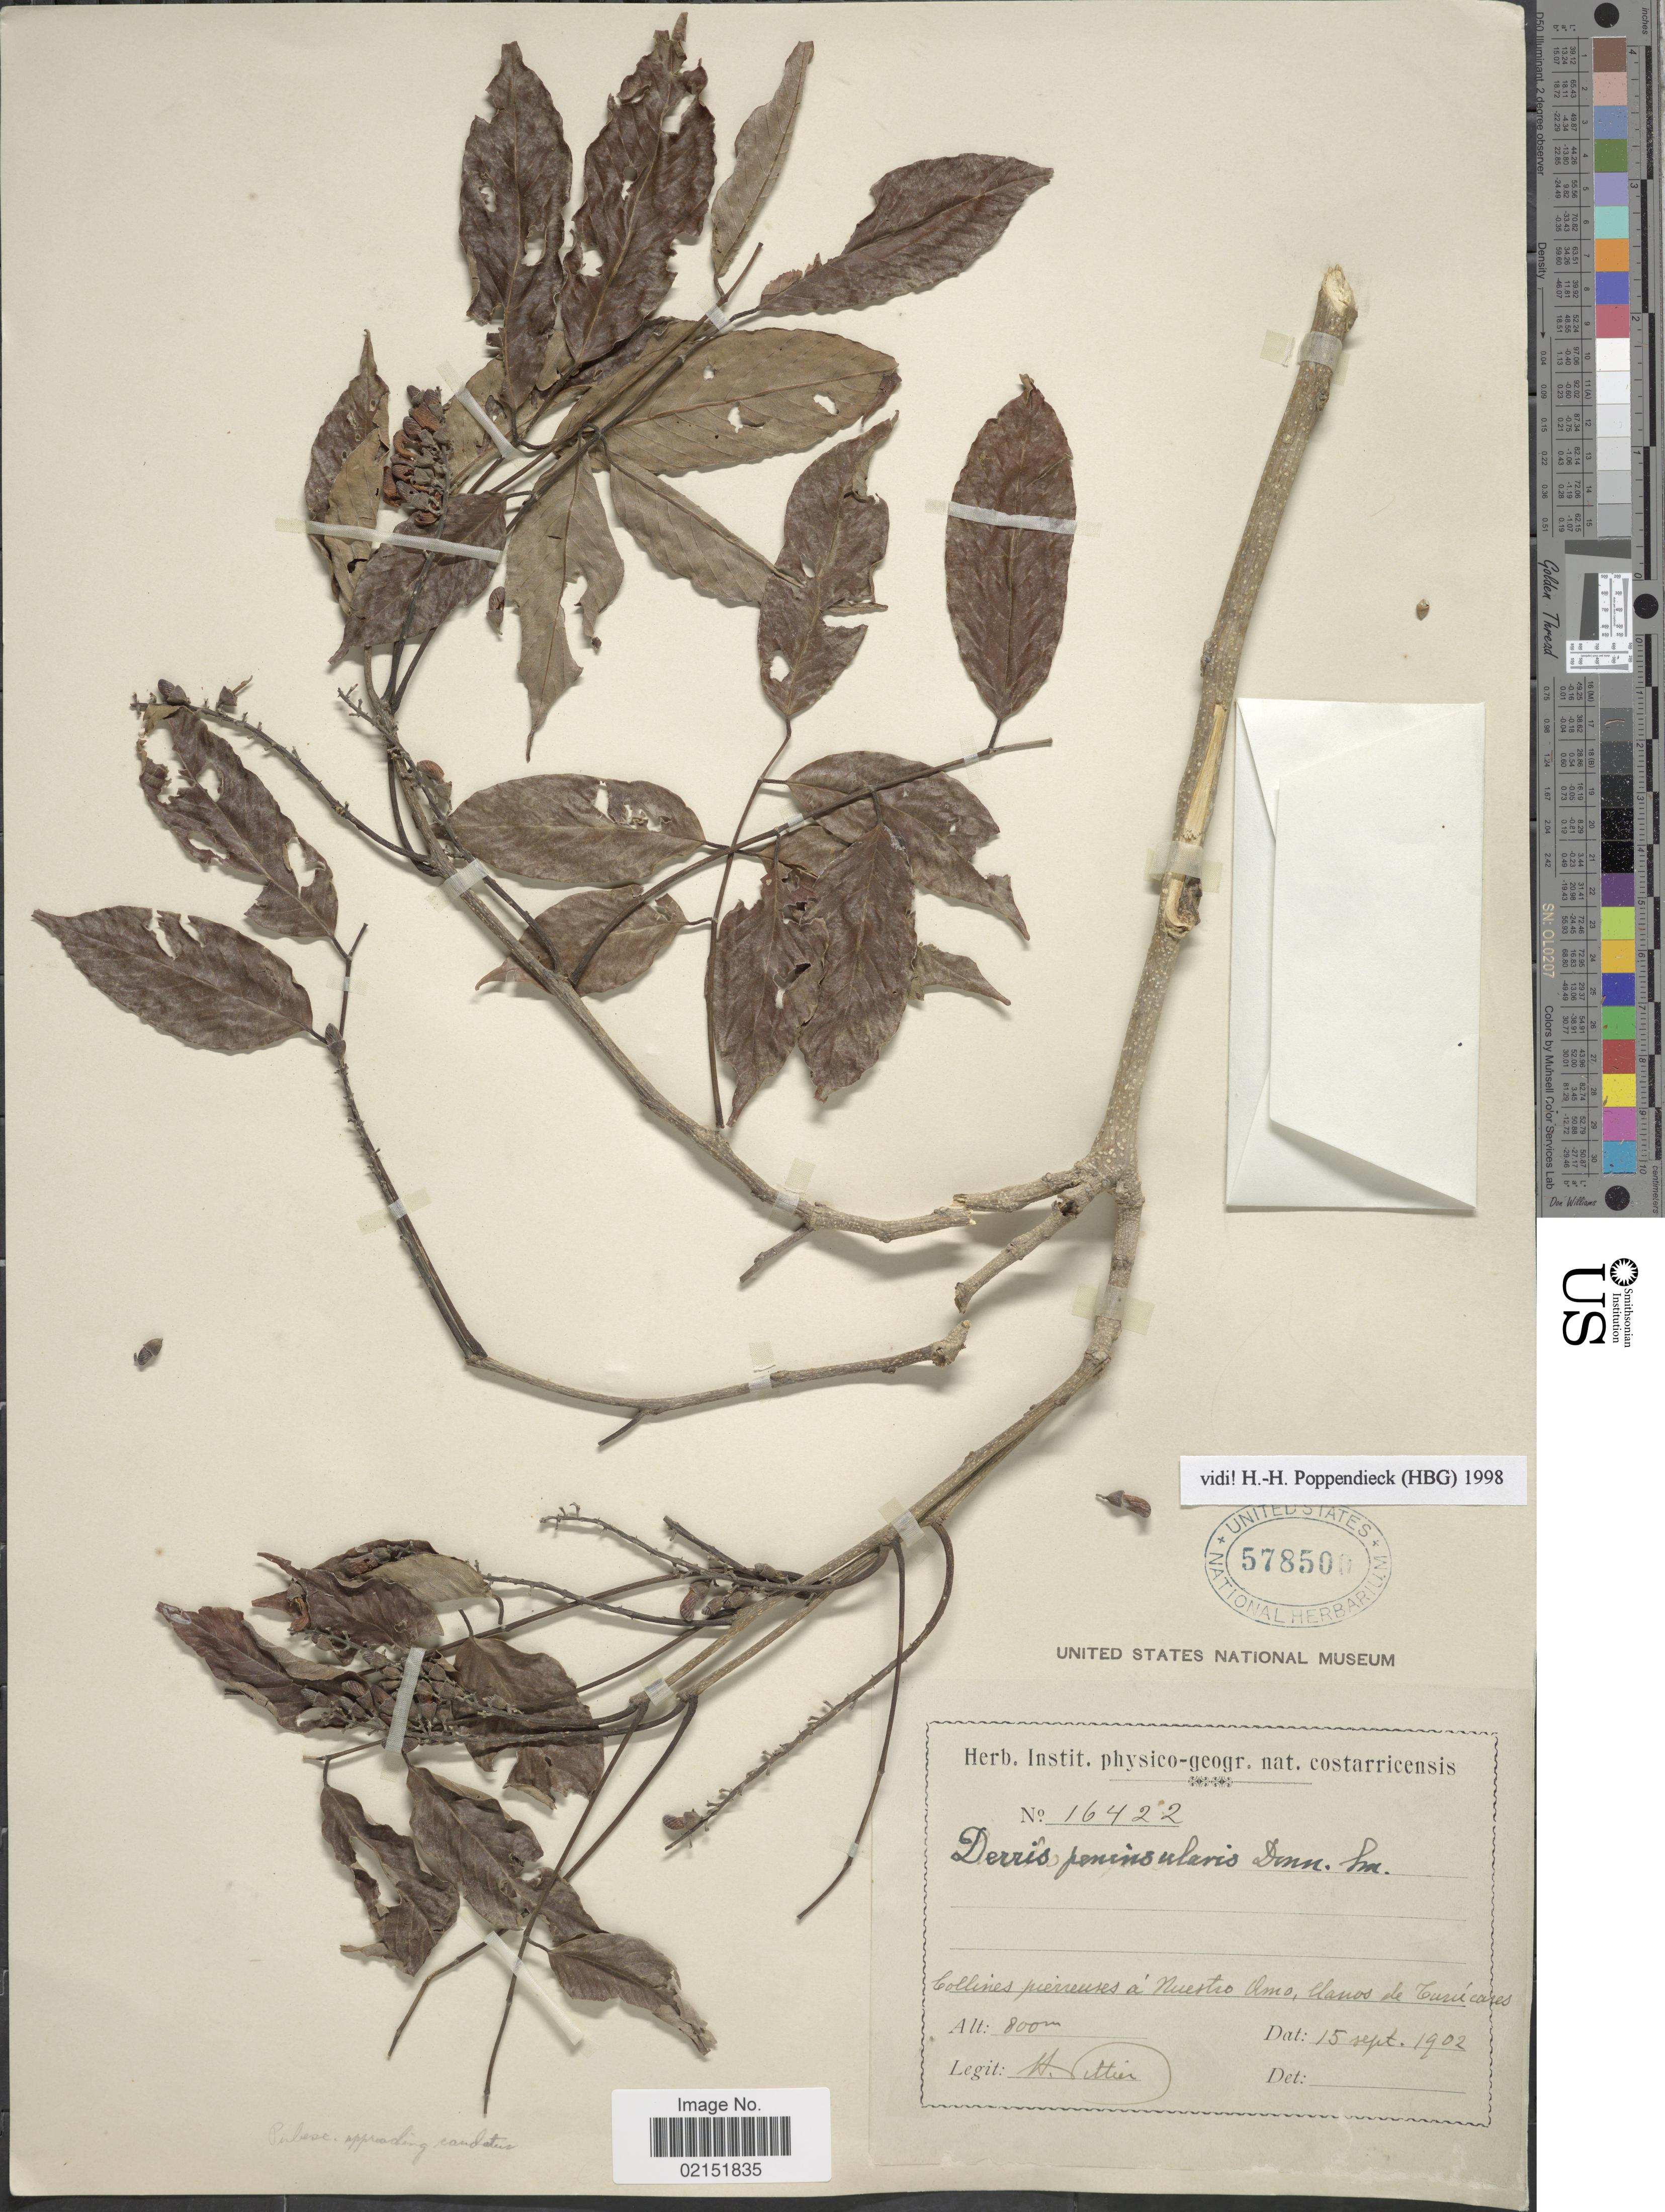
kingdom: Plantae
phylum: Tracheophyta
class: Magnoliopsida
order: Fabales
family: Fabaceae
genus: Lonchocarpus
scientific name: Lonchocarpus peninsularis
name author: (Donn. Sm.) Pittier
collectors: H. F. Pittier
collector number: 16422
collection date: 1902-09-15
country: Costa Rica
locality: Collines pierrenses a Nuestra omo, llanos de Turiecares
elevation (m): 800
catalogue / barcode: US 578500